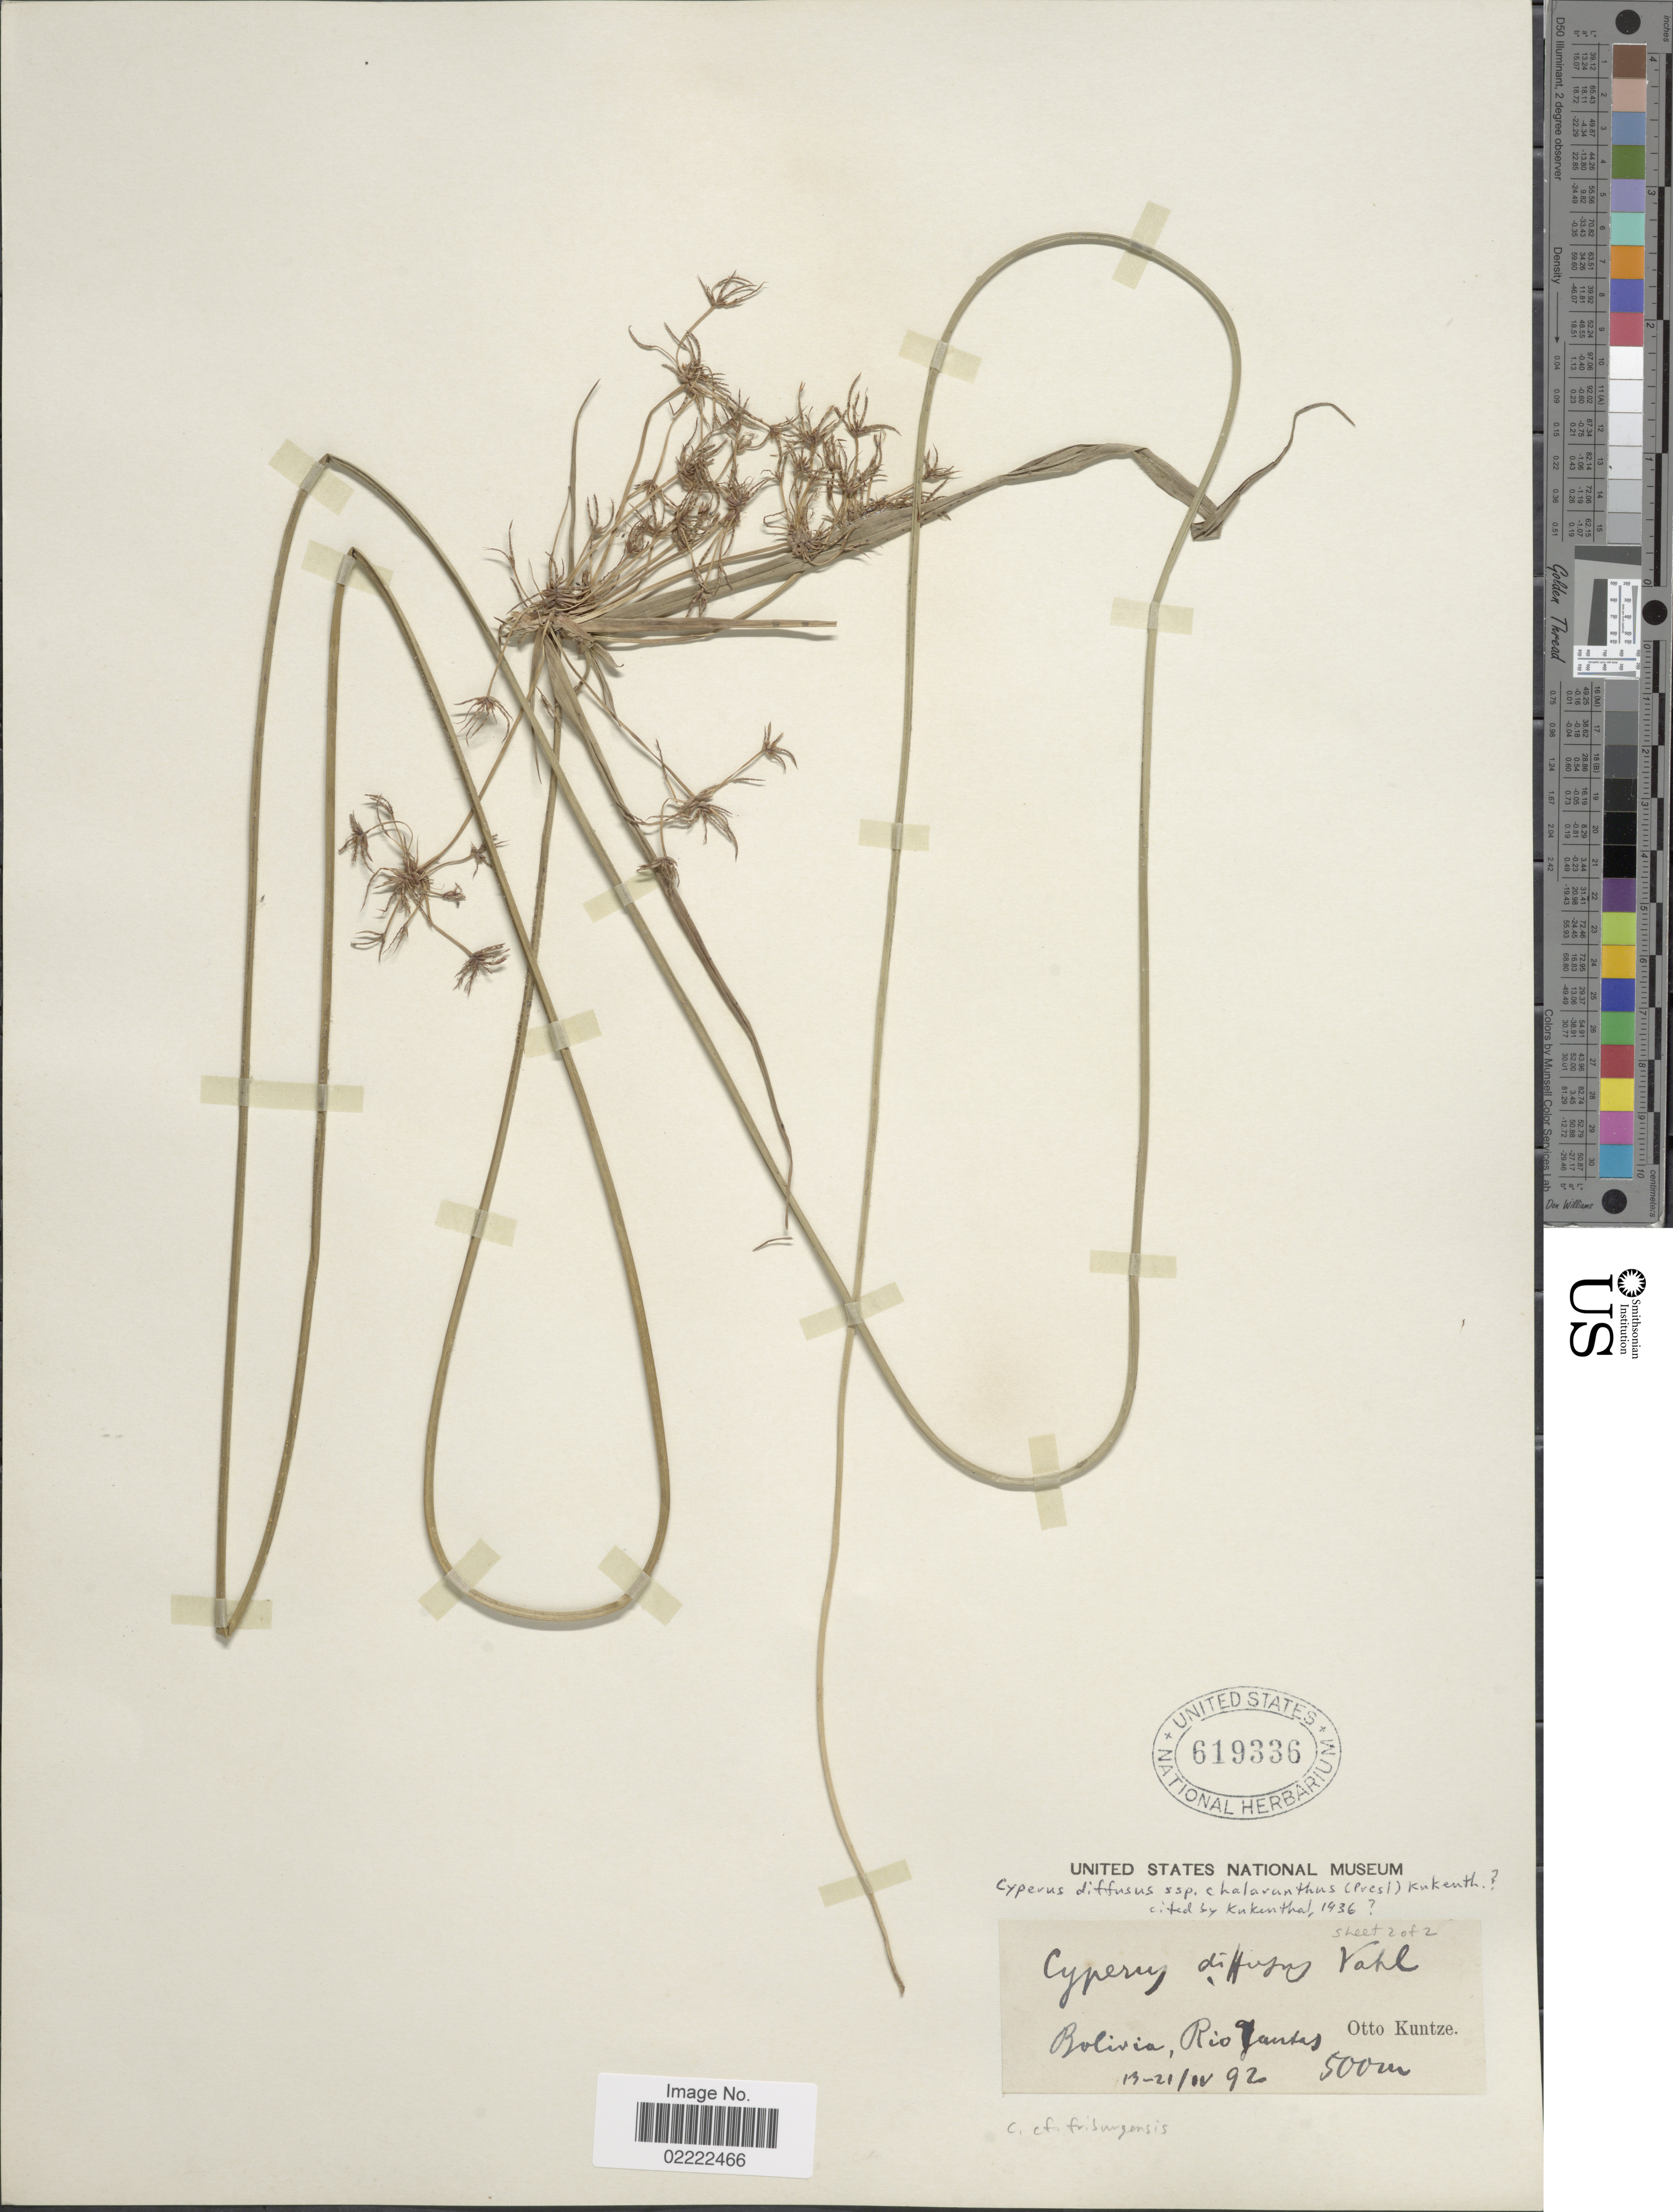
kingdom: Plantae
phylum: Tracheophyta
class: Liliopsida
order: Poales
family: Cyperaceae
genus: Cyperus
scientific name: Cyperus laxus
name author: Lam.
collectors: C.E.O. Kuntze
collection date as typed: Transcribed d/m/y: 13/4/92 to 21/4/92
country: Bolivia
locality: Rio Juntas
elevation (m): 500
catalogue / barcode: US 619336